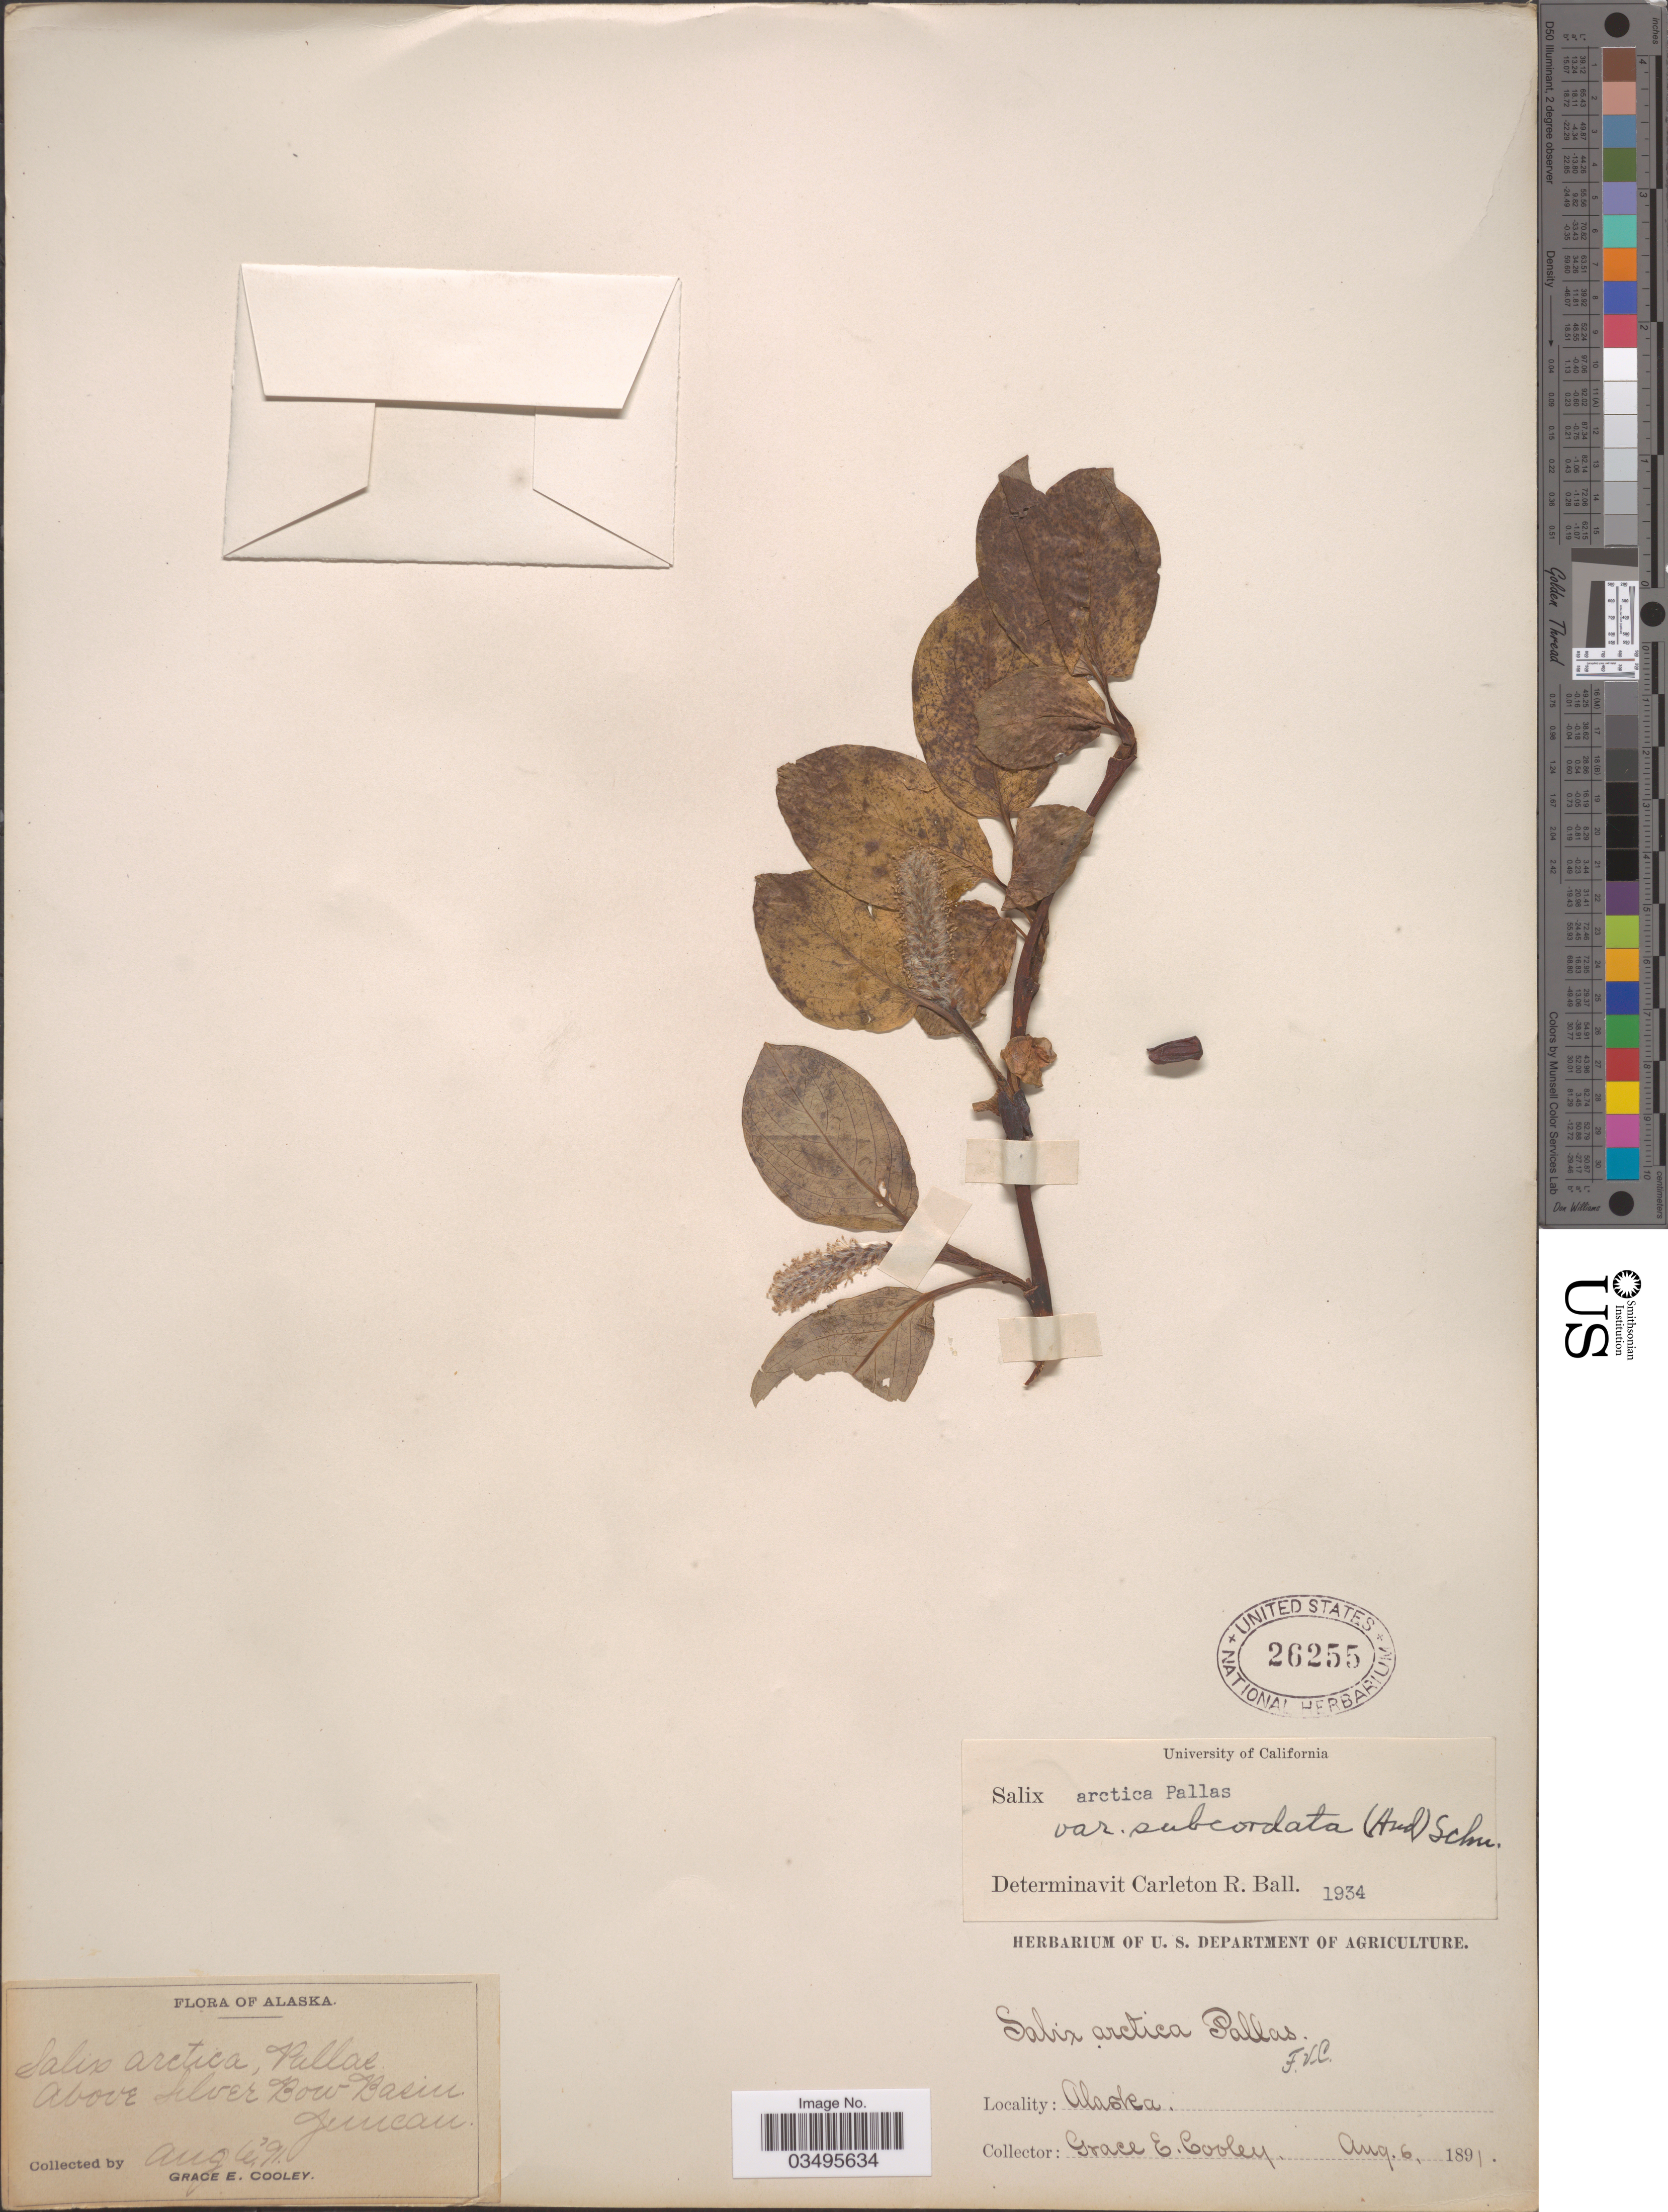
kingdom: Plantae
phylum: Tracheophyta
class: Magnoliopsida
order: Malpighiales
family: Salicaceae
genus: Salix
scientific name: Salix arctica var. subcordata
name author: C.K. Schneid.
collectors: G. E. Cooley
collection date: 1891-08-06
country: United States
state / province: Alaska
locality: Above Silver Bow Basin. Juneau.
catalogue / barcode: US 26255